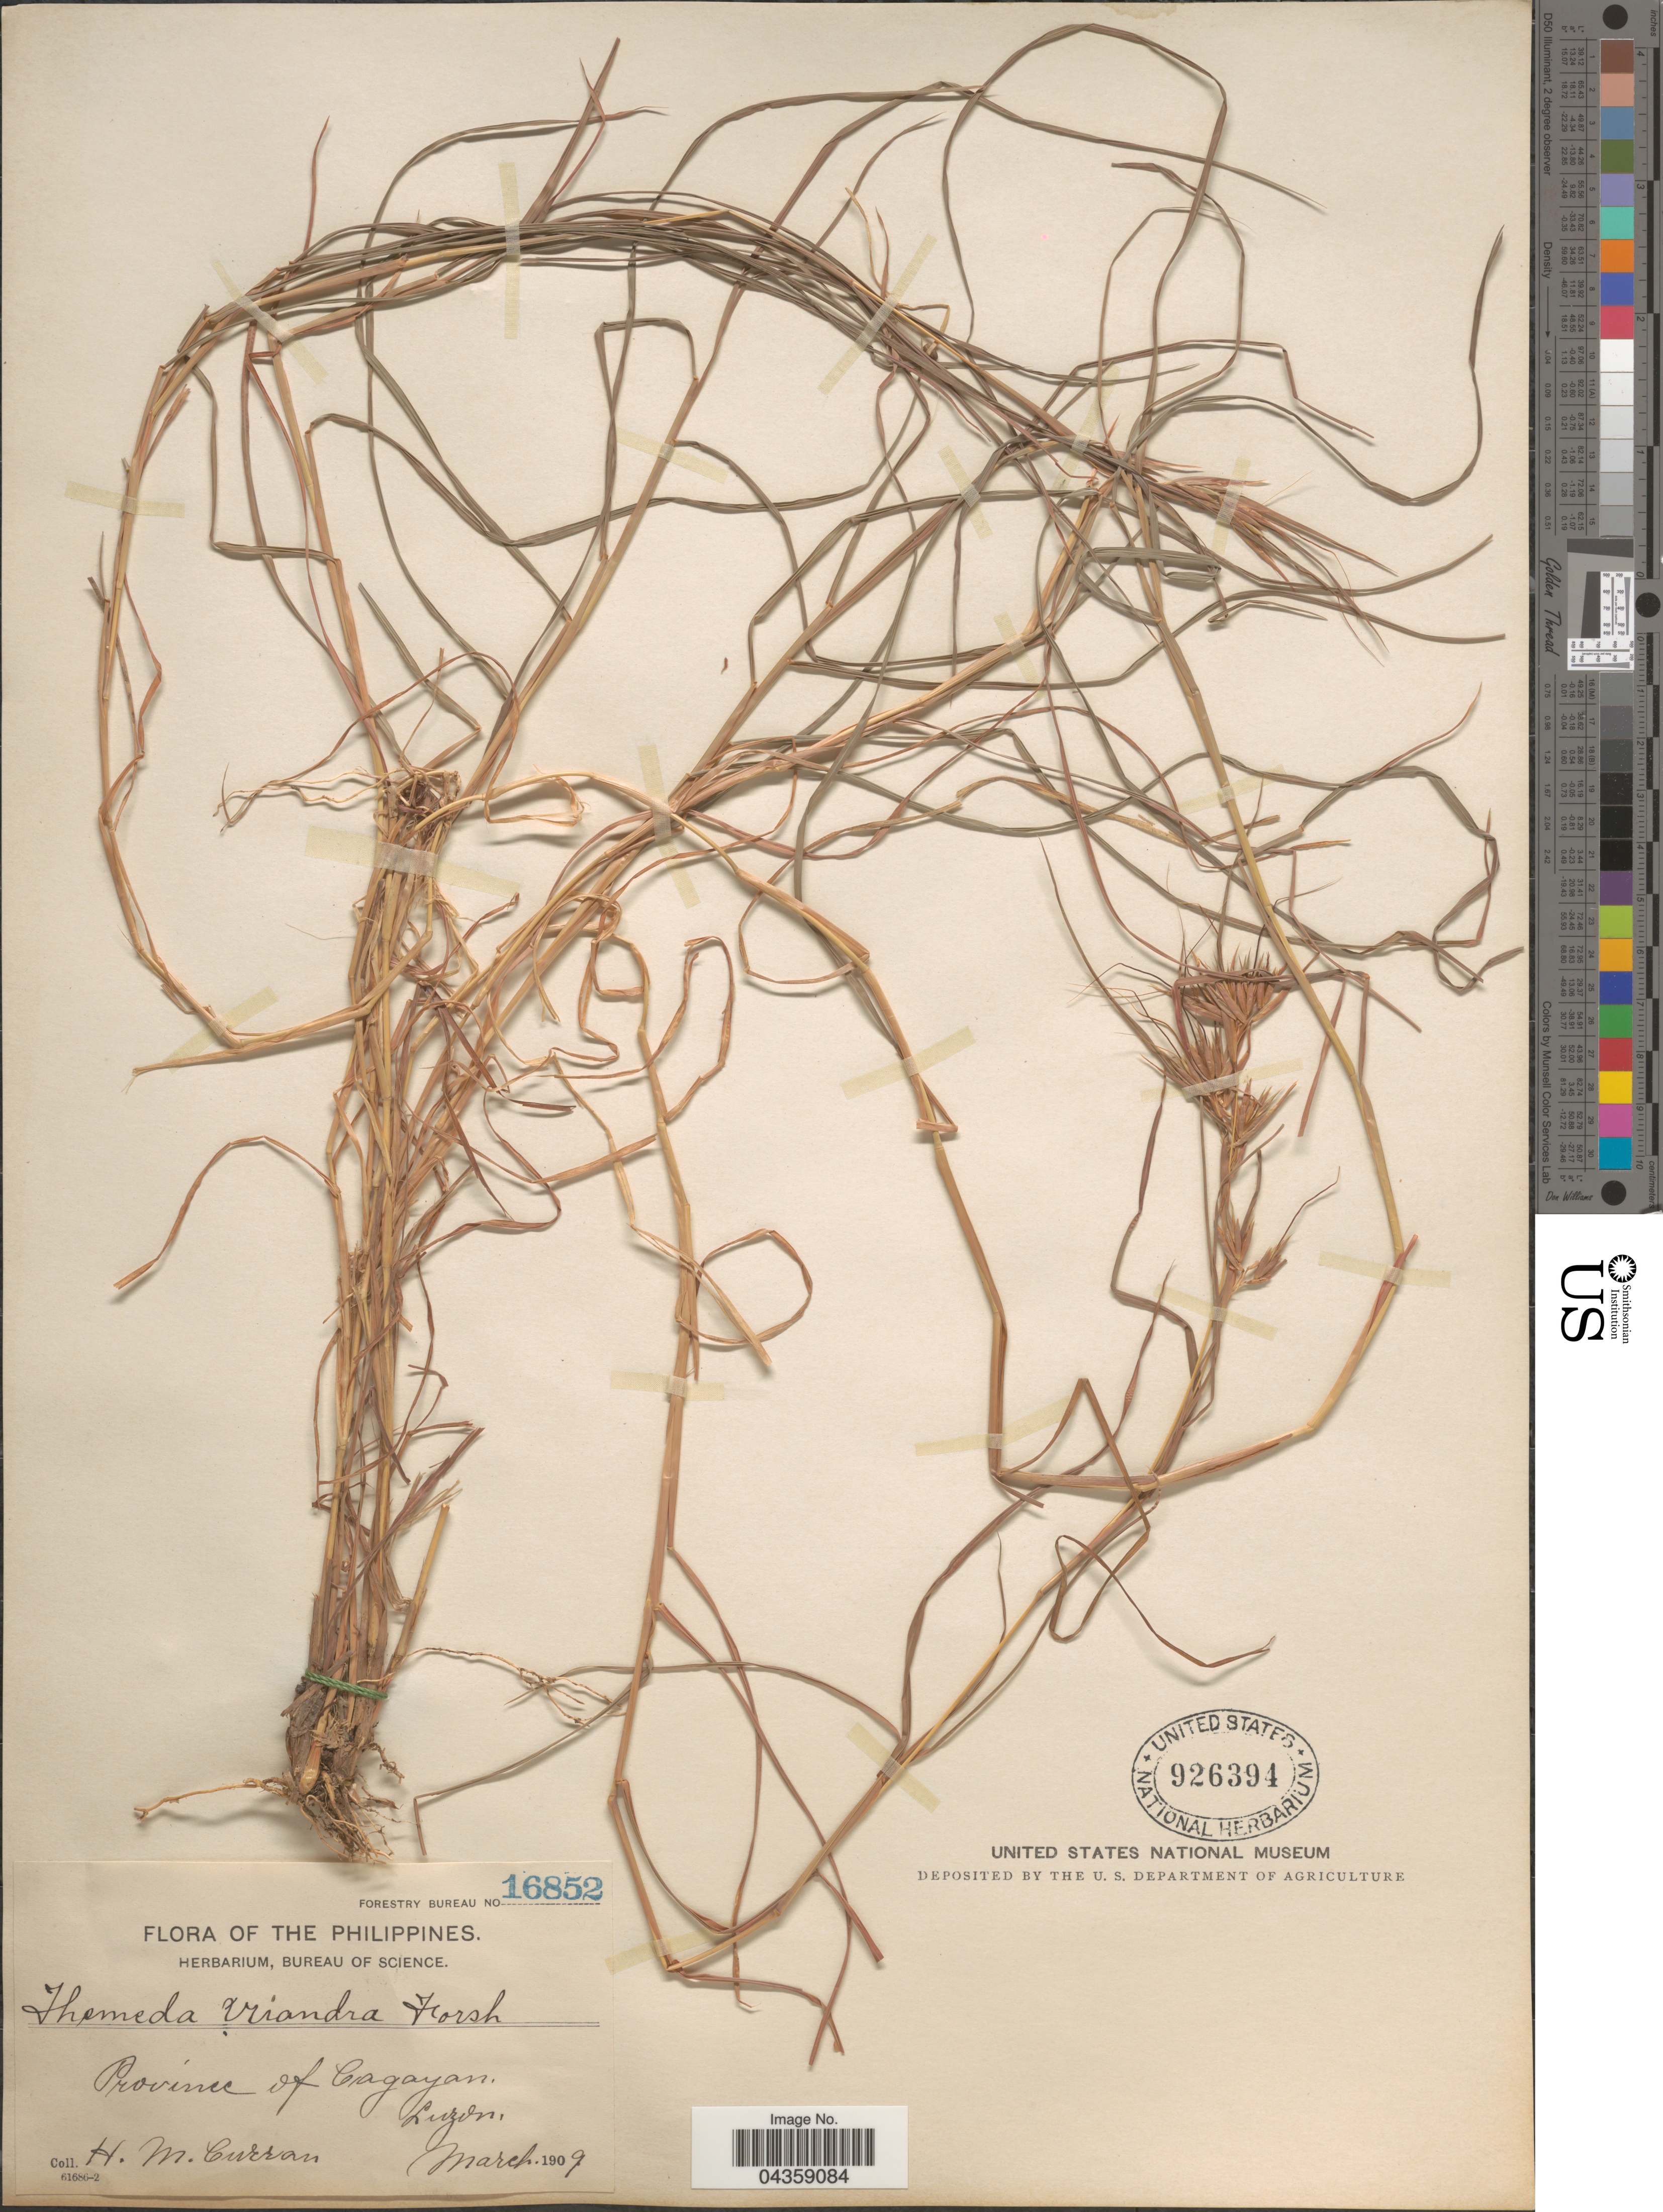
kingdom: Plantae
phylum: Tracheophyta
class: Liliopsida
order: Poales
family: Poaceae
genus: Themeda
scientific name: Themeda triandra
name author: Forssk.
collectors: H. M. Curran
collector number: Forestry Bureau 16852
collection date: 1909-03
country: Philippines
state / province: Cagayan Valley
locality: Province of Cagayan, Luzon.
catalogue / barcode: US 926394